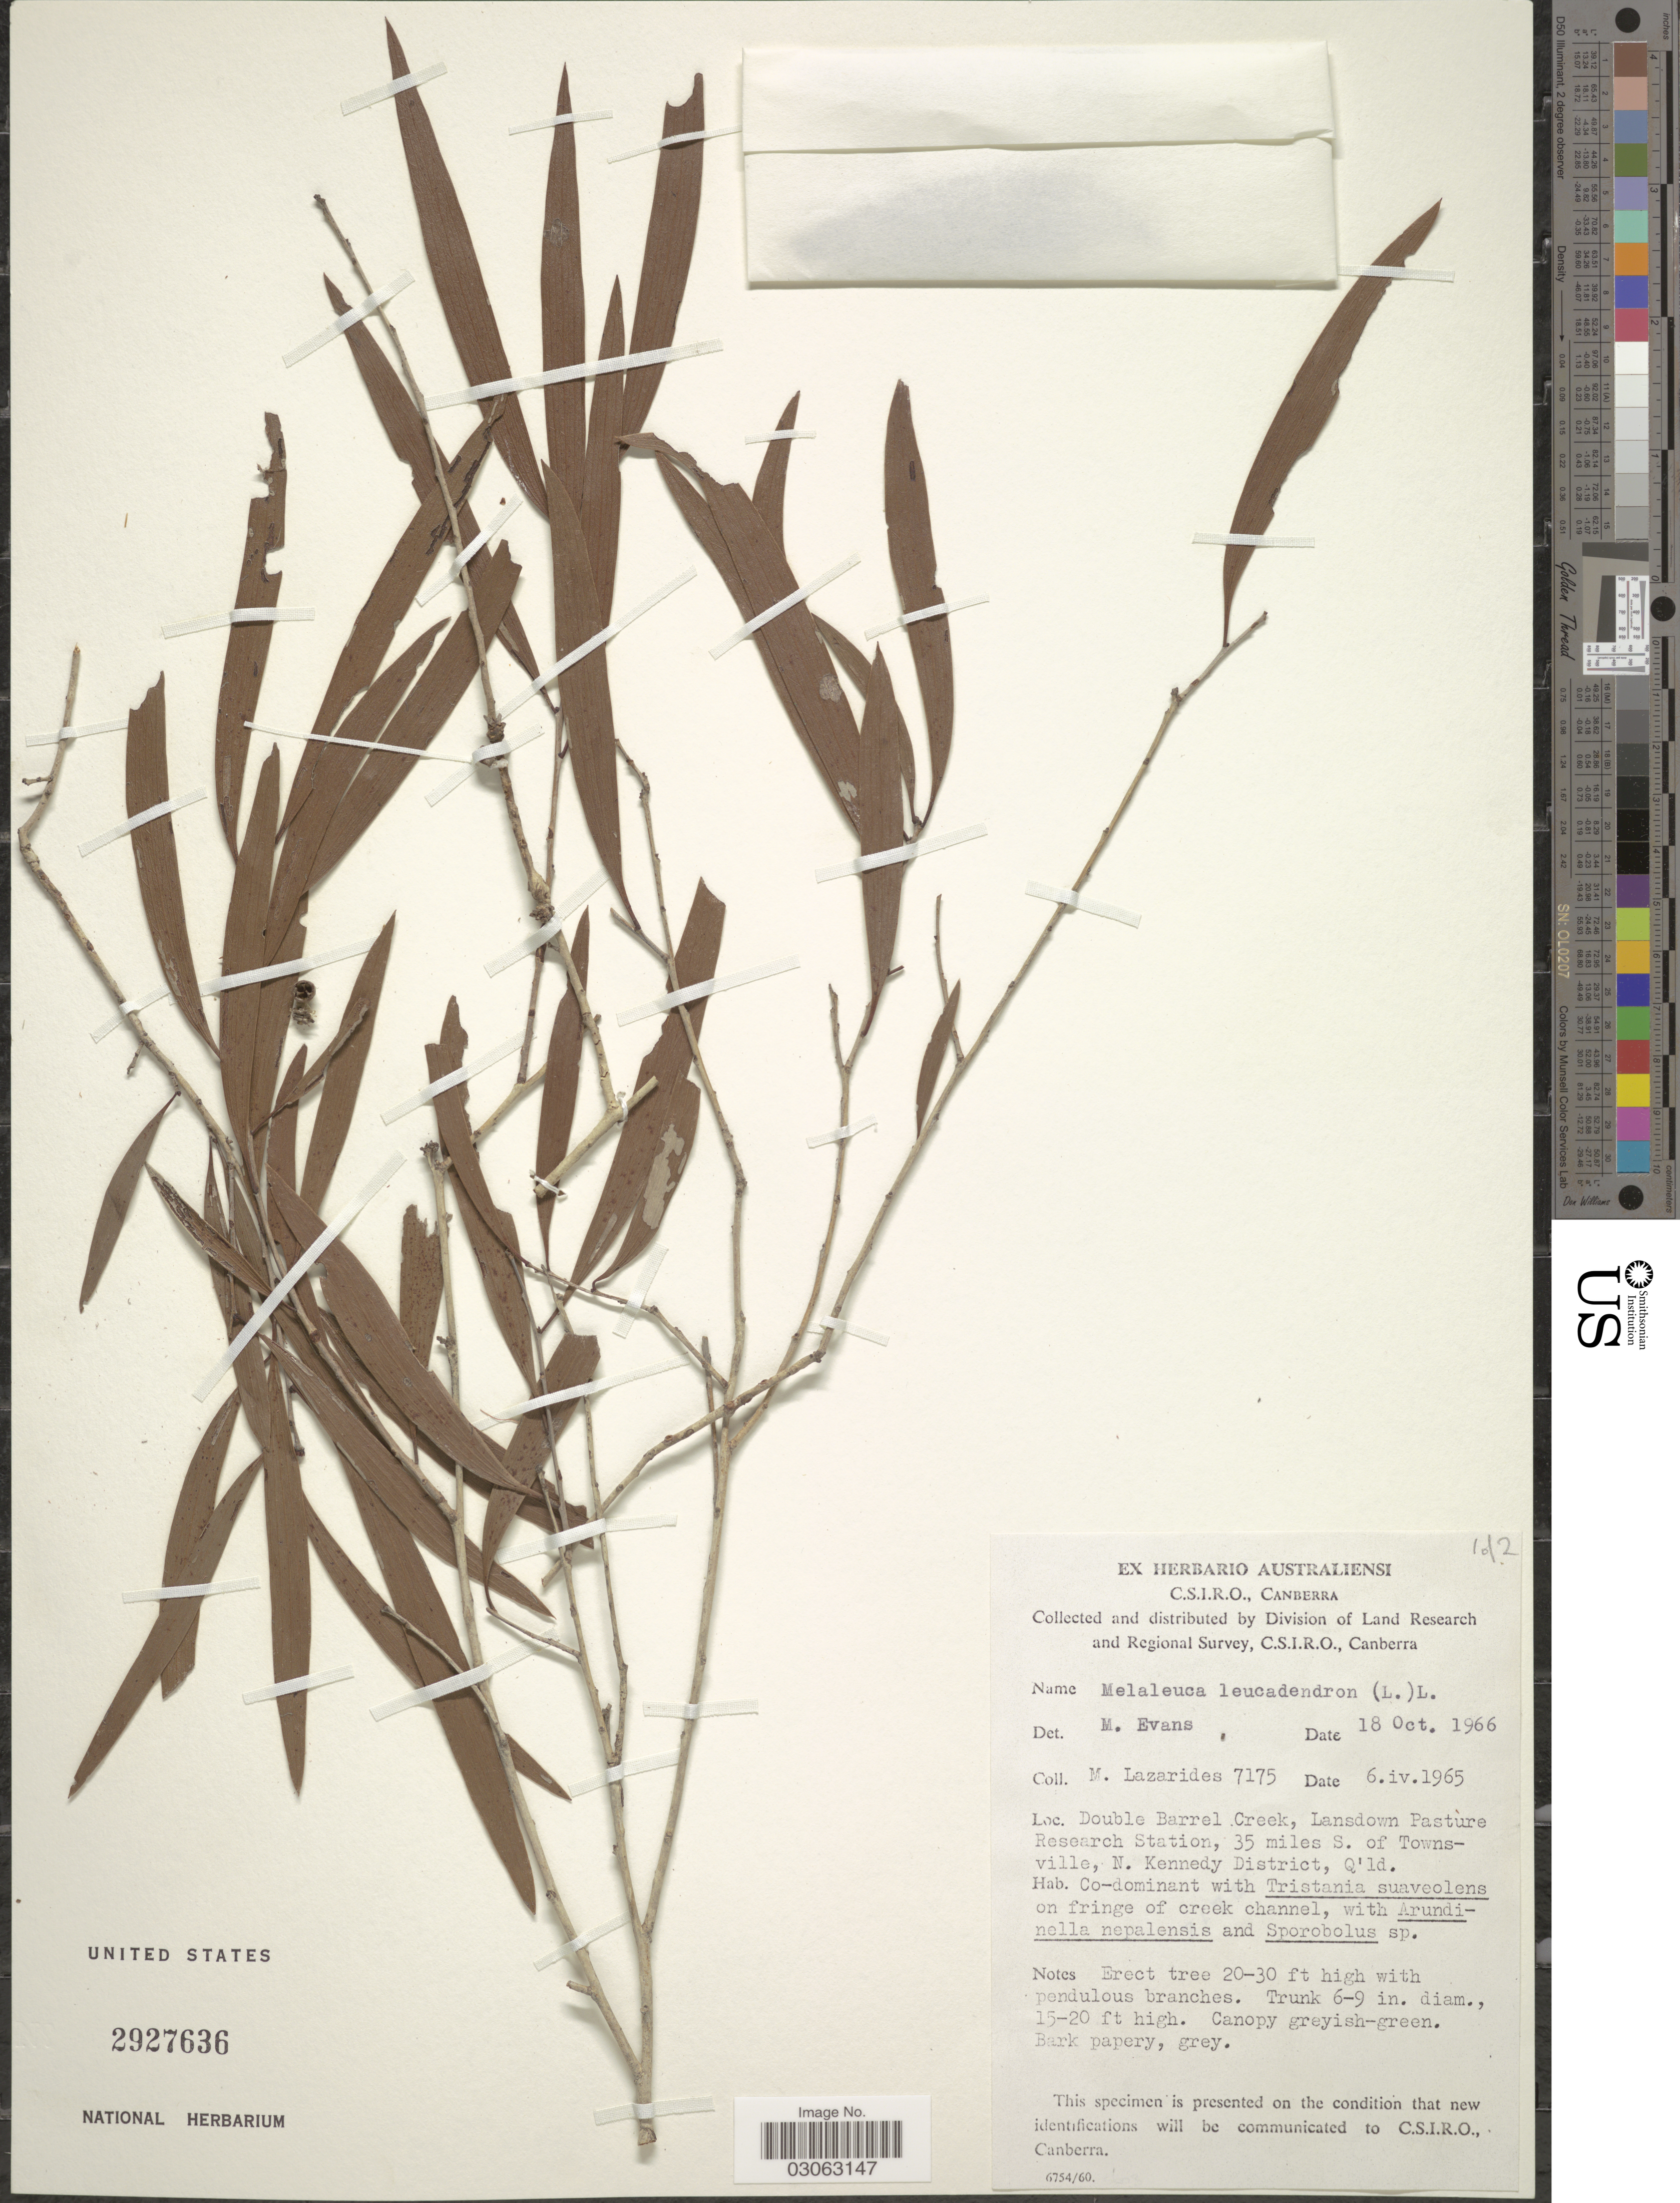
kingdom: Plantae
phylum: Tracheophyta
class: Magnoliopsida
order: Myrtales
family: Myrtaceae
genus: Melaleuca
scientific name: Melaleuca leucadendra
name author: (L.) L.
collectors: M. Lazarides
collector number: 7175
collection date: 1965-04-06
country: Australia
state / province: Queensland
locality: Double Barrel Creek, Lansdown Pasture Research Station, 35 miles S. of Townsville, N. Kennedy District, Q'ld.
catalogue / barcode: US 2927636